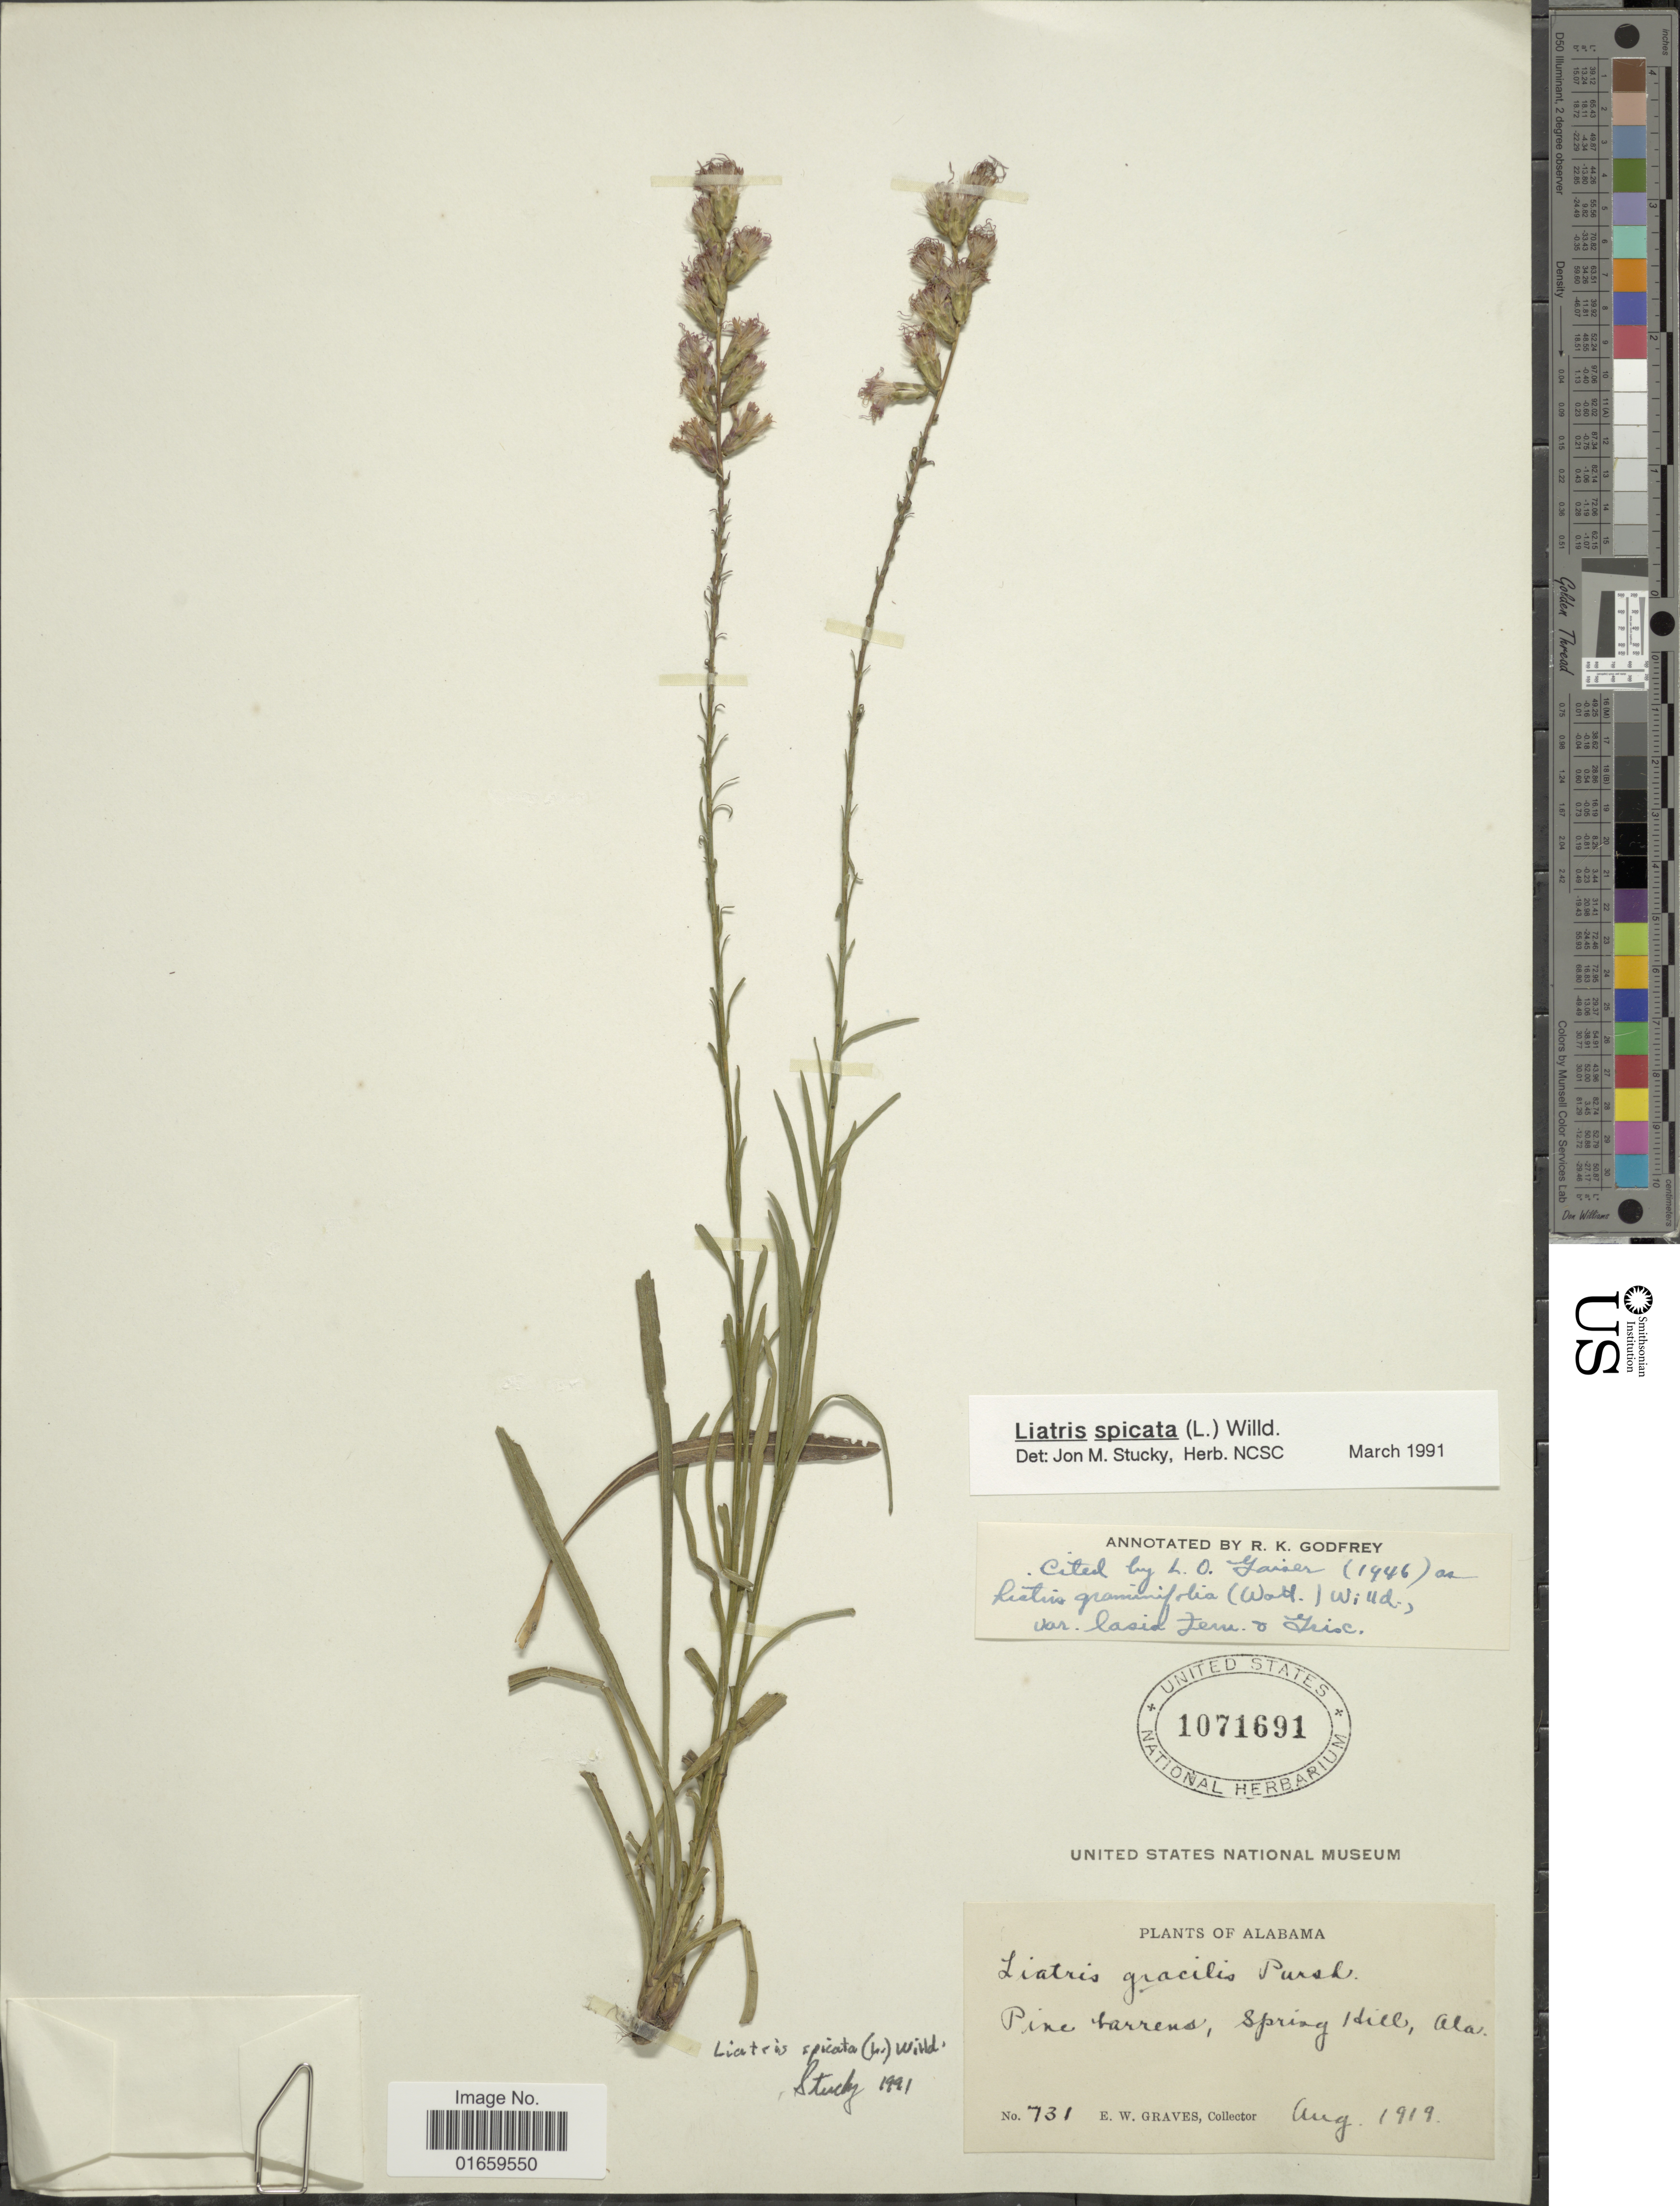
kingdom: Plantae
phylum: Tracheophyta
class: Magnoliopsida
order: Asterales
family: Asteraceae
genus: Liatris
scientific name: Liatris spicata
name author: (L.) Willd.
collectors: E. Graves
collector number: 731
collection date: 1919-08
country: United States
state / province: Alabama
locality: Pine Barrens, Spring Hill, Ala.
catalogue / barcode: US 1071691